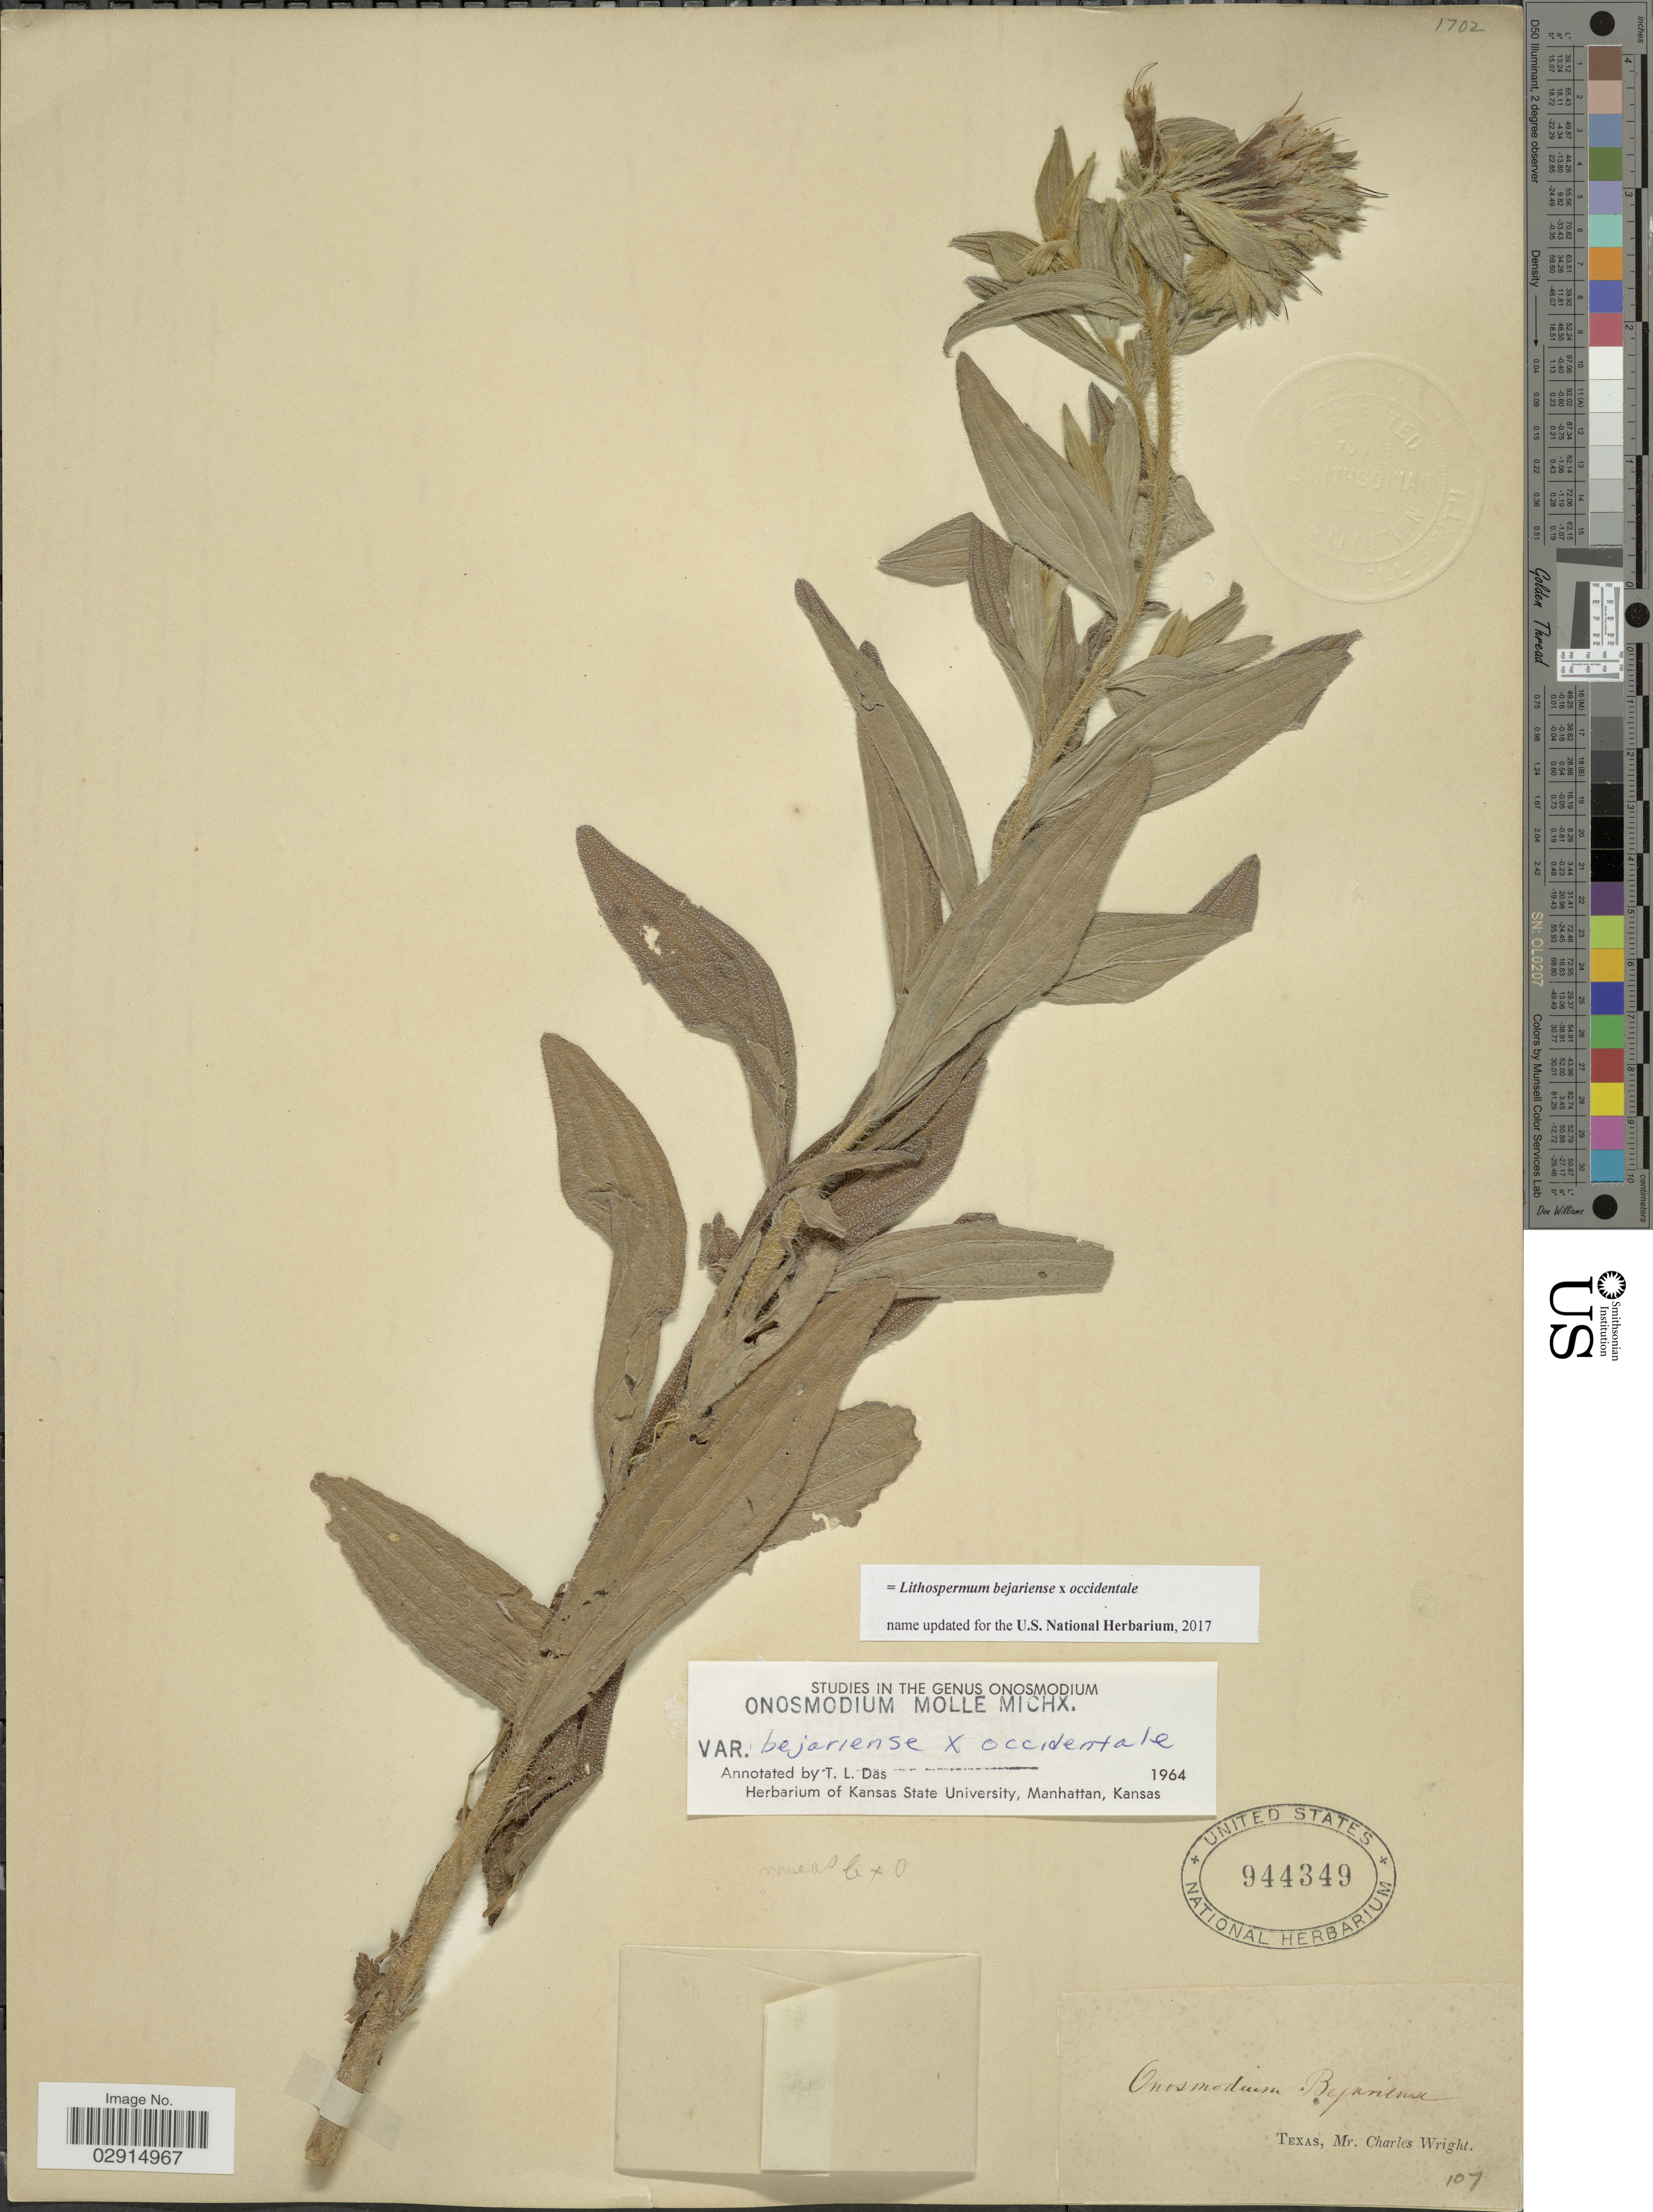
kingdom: Plantae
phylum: Tracheophyta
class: Magnoliopsida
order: Boraginales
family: Boraginaceae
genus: Lithospermum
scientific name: Lithospermum bejariense x L. occidentale (Mack.) Weakley et al.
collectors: C. Wright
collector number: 107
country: United States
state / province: Texas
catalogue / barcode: US 944349